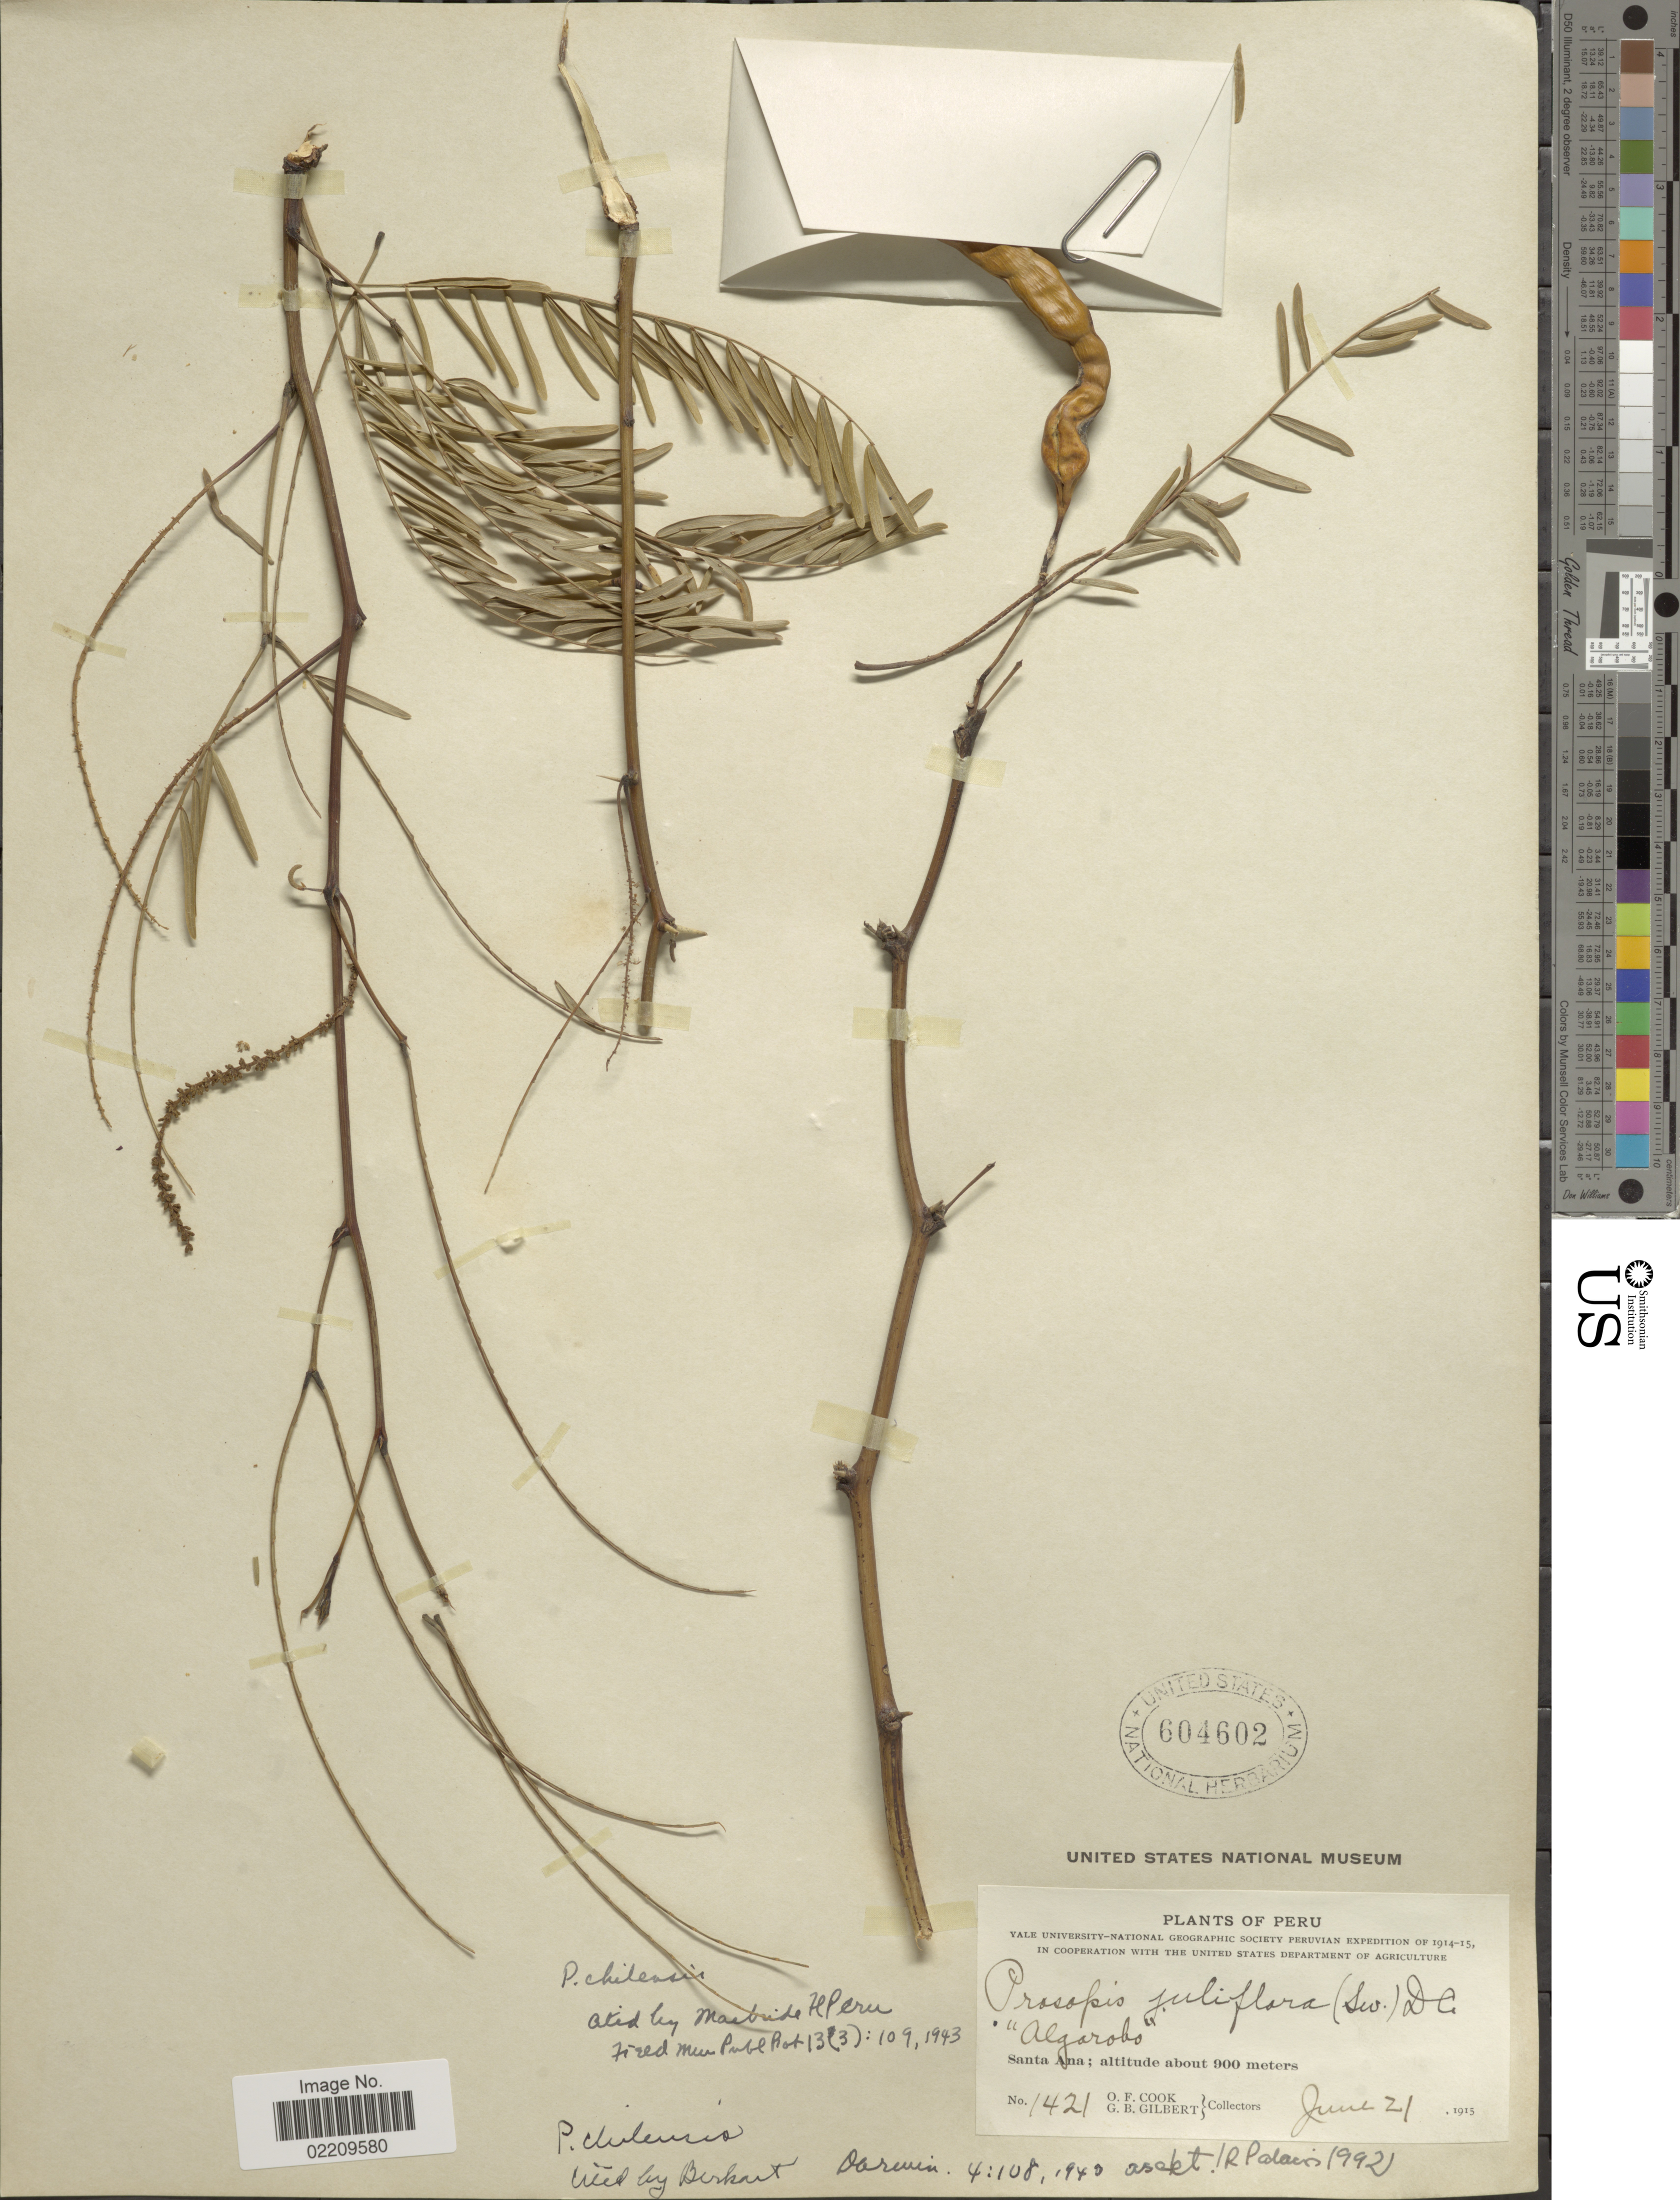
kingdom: Plantae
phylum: Tracheophyta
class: Magnoliopsida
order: Fabales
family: Fabaceae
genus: Neltuma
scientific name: Neltuma chilensis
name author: (Molina) C. E. Hughes & G.P. Lewis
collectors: O. F. Cook & G. B. Gilbert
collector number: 1421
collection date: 1915-06-21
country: Peru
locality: Peruvian. Santa Ana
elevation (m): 900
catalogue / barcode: US 604602